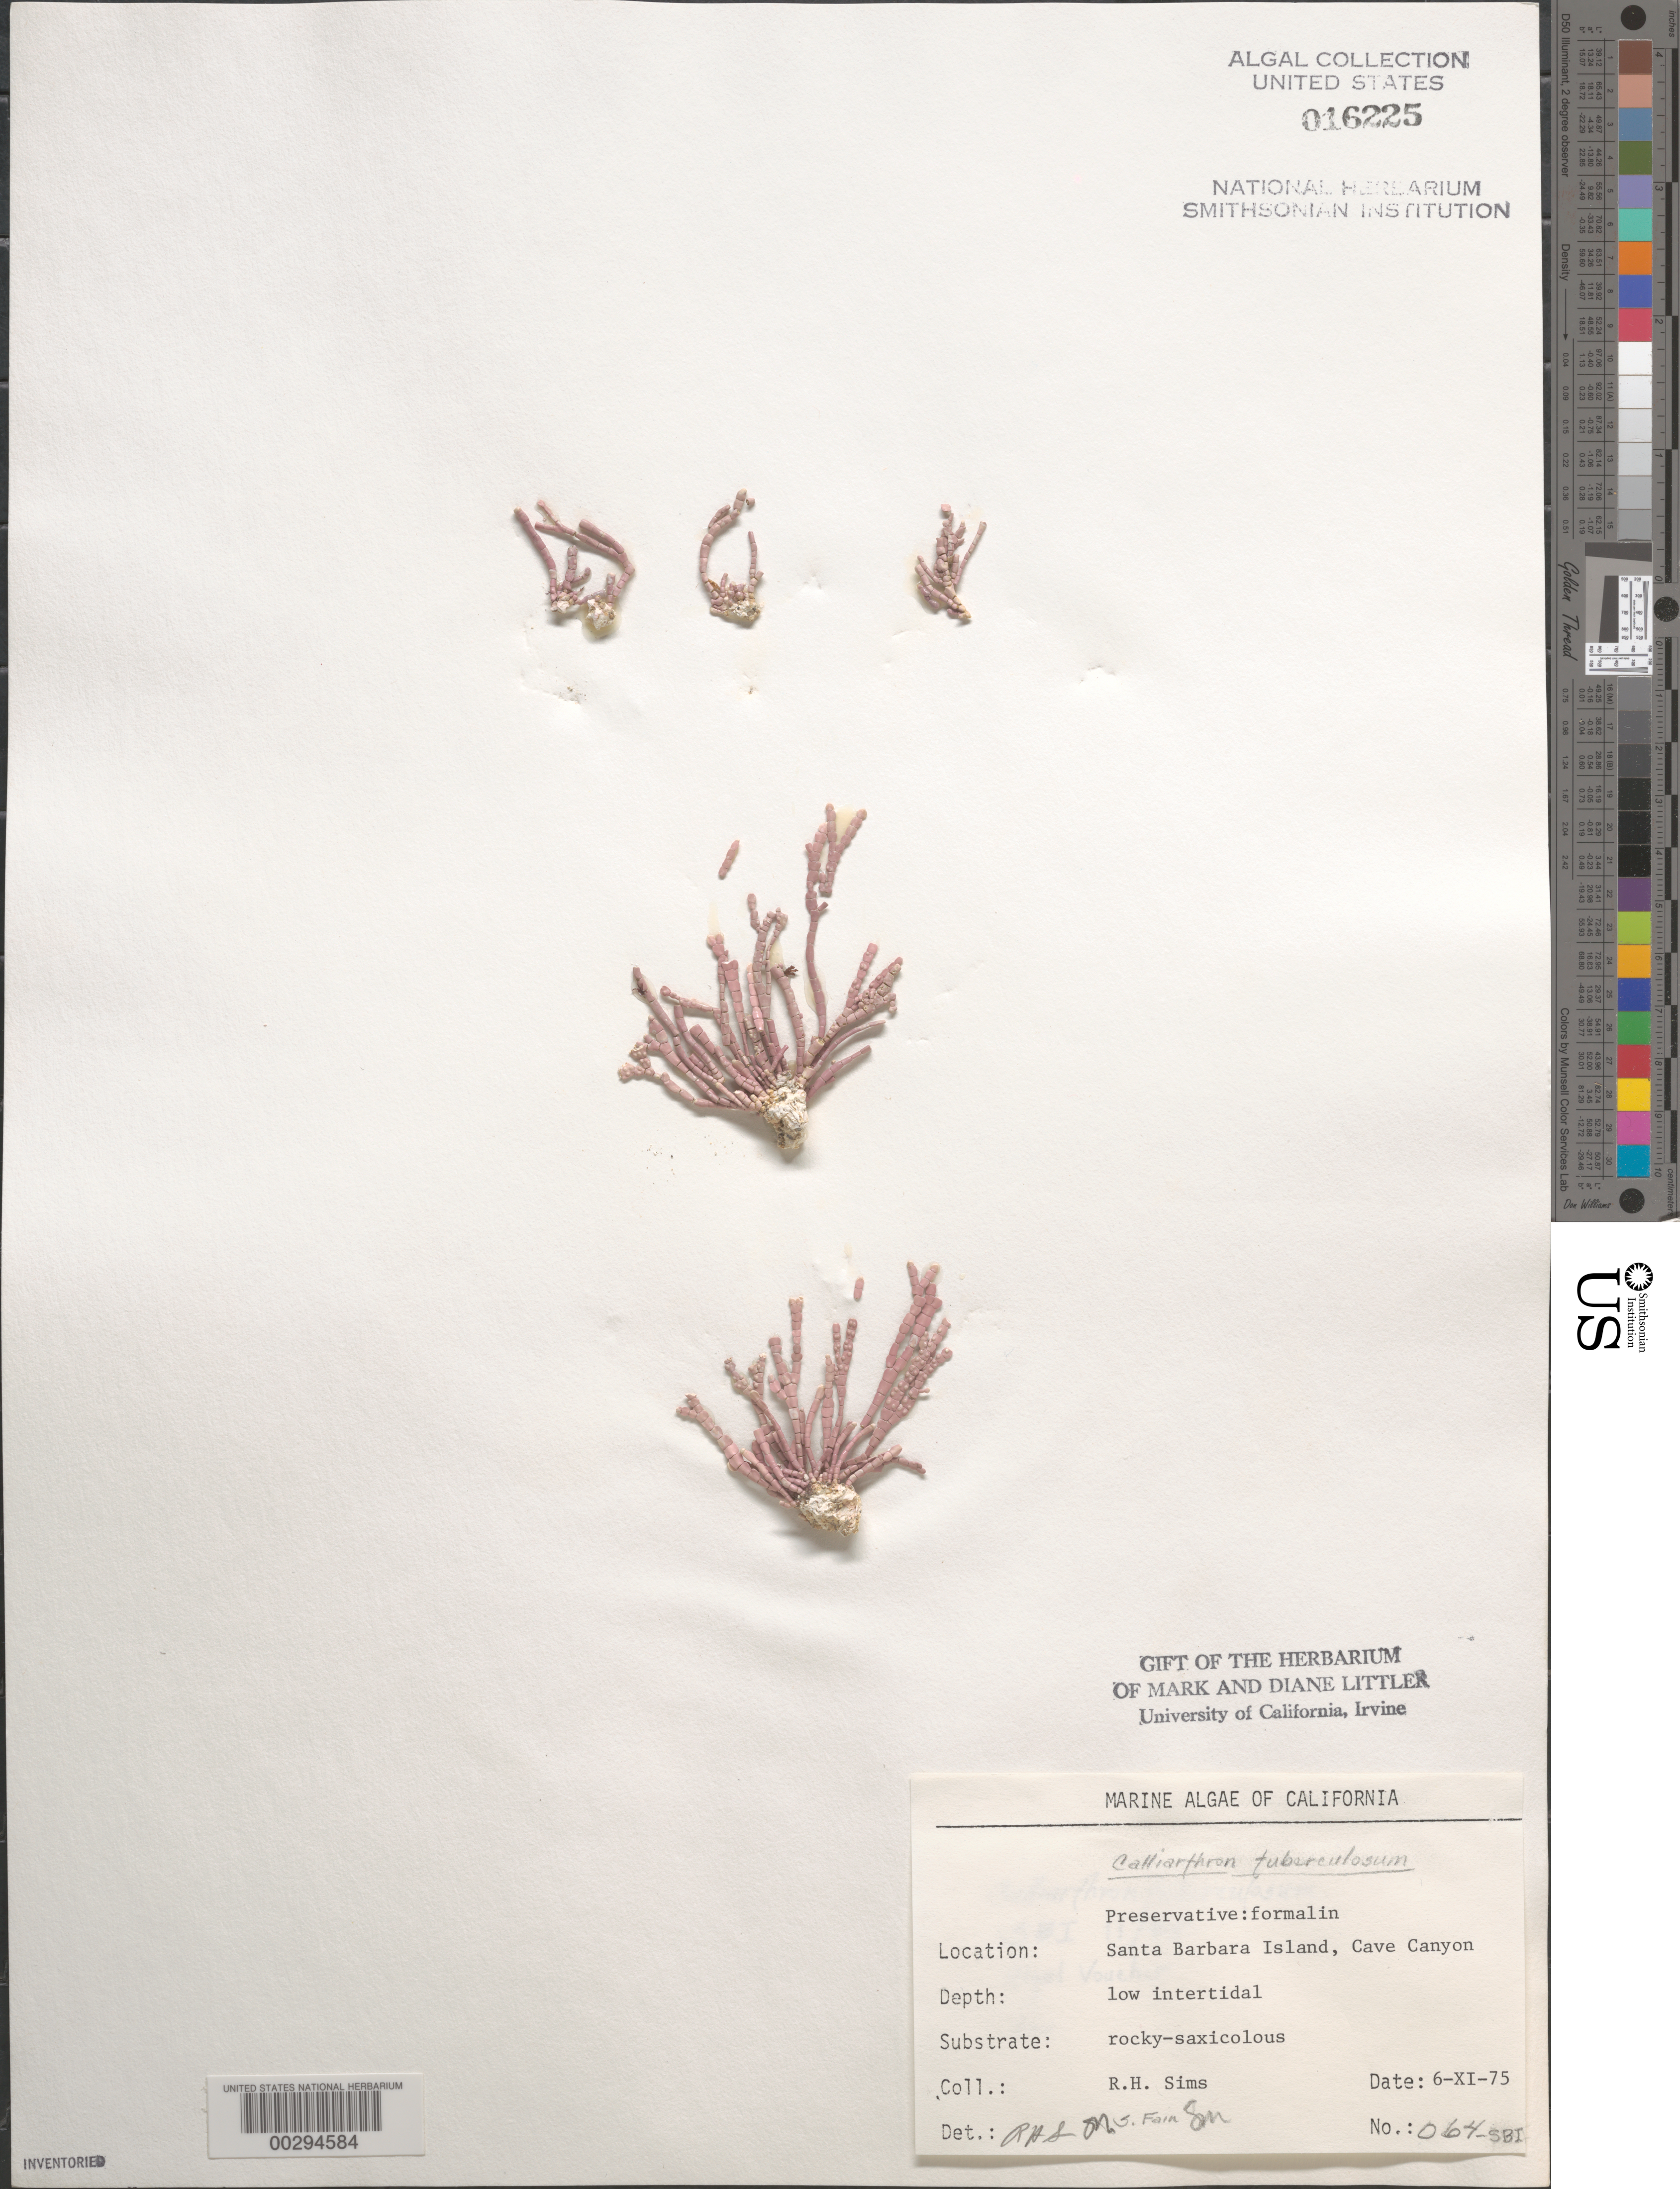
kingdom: Plantae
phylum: Rhodophyta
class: Florideophyceae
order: Corallinales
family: Corallinaceae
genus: Calliarthron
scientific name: Calliarthron tuberculosum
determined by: Sims, Robert H.; Murray, S. N.; Abbott, Isabella A.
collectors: R. H. Sims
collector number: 064-SBI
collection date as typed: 06 Nov 1975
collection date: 1975-11-06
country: United States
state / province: California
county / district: Santa Barbara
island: Santa Barbara Island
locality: Cave Canyon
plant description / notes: BLM-SOCALBIGHT Rocky Intertidal Survey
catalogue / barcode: US 16225